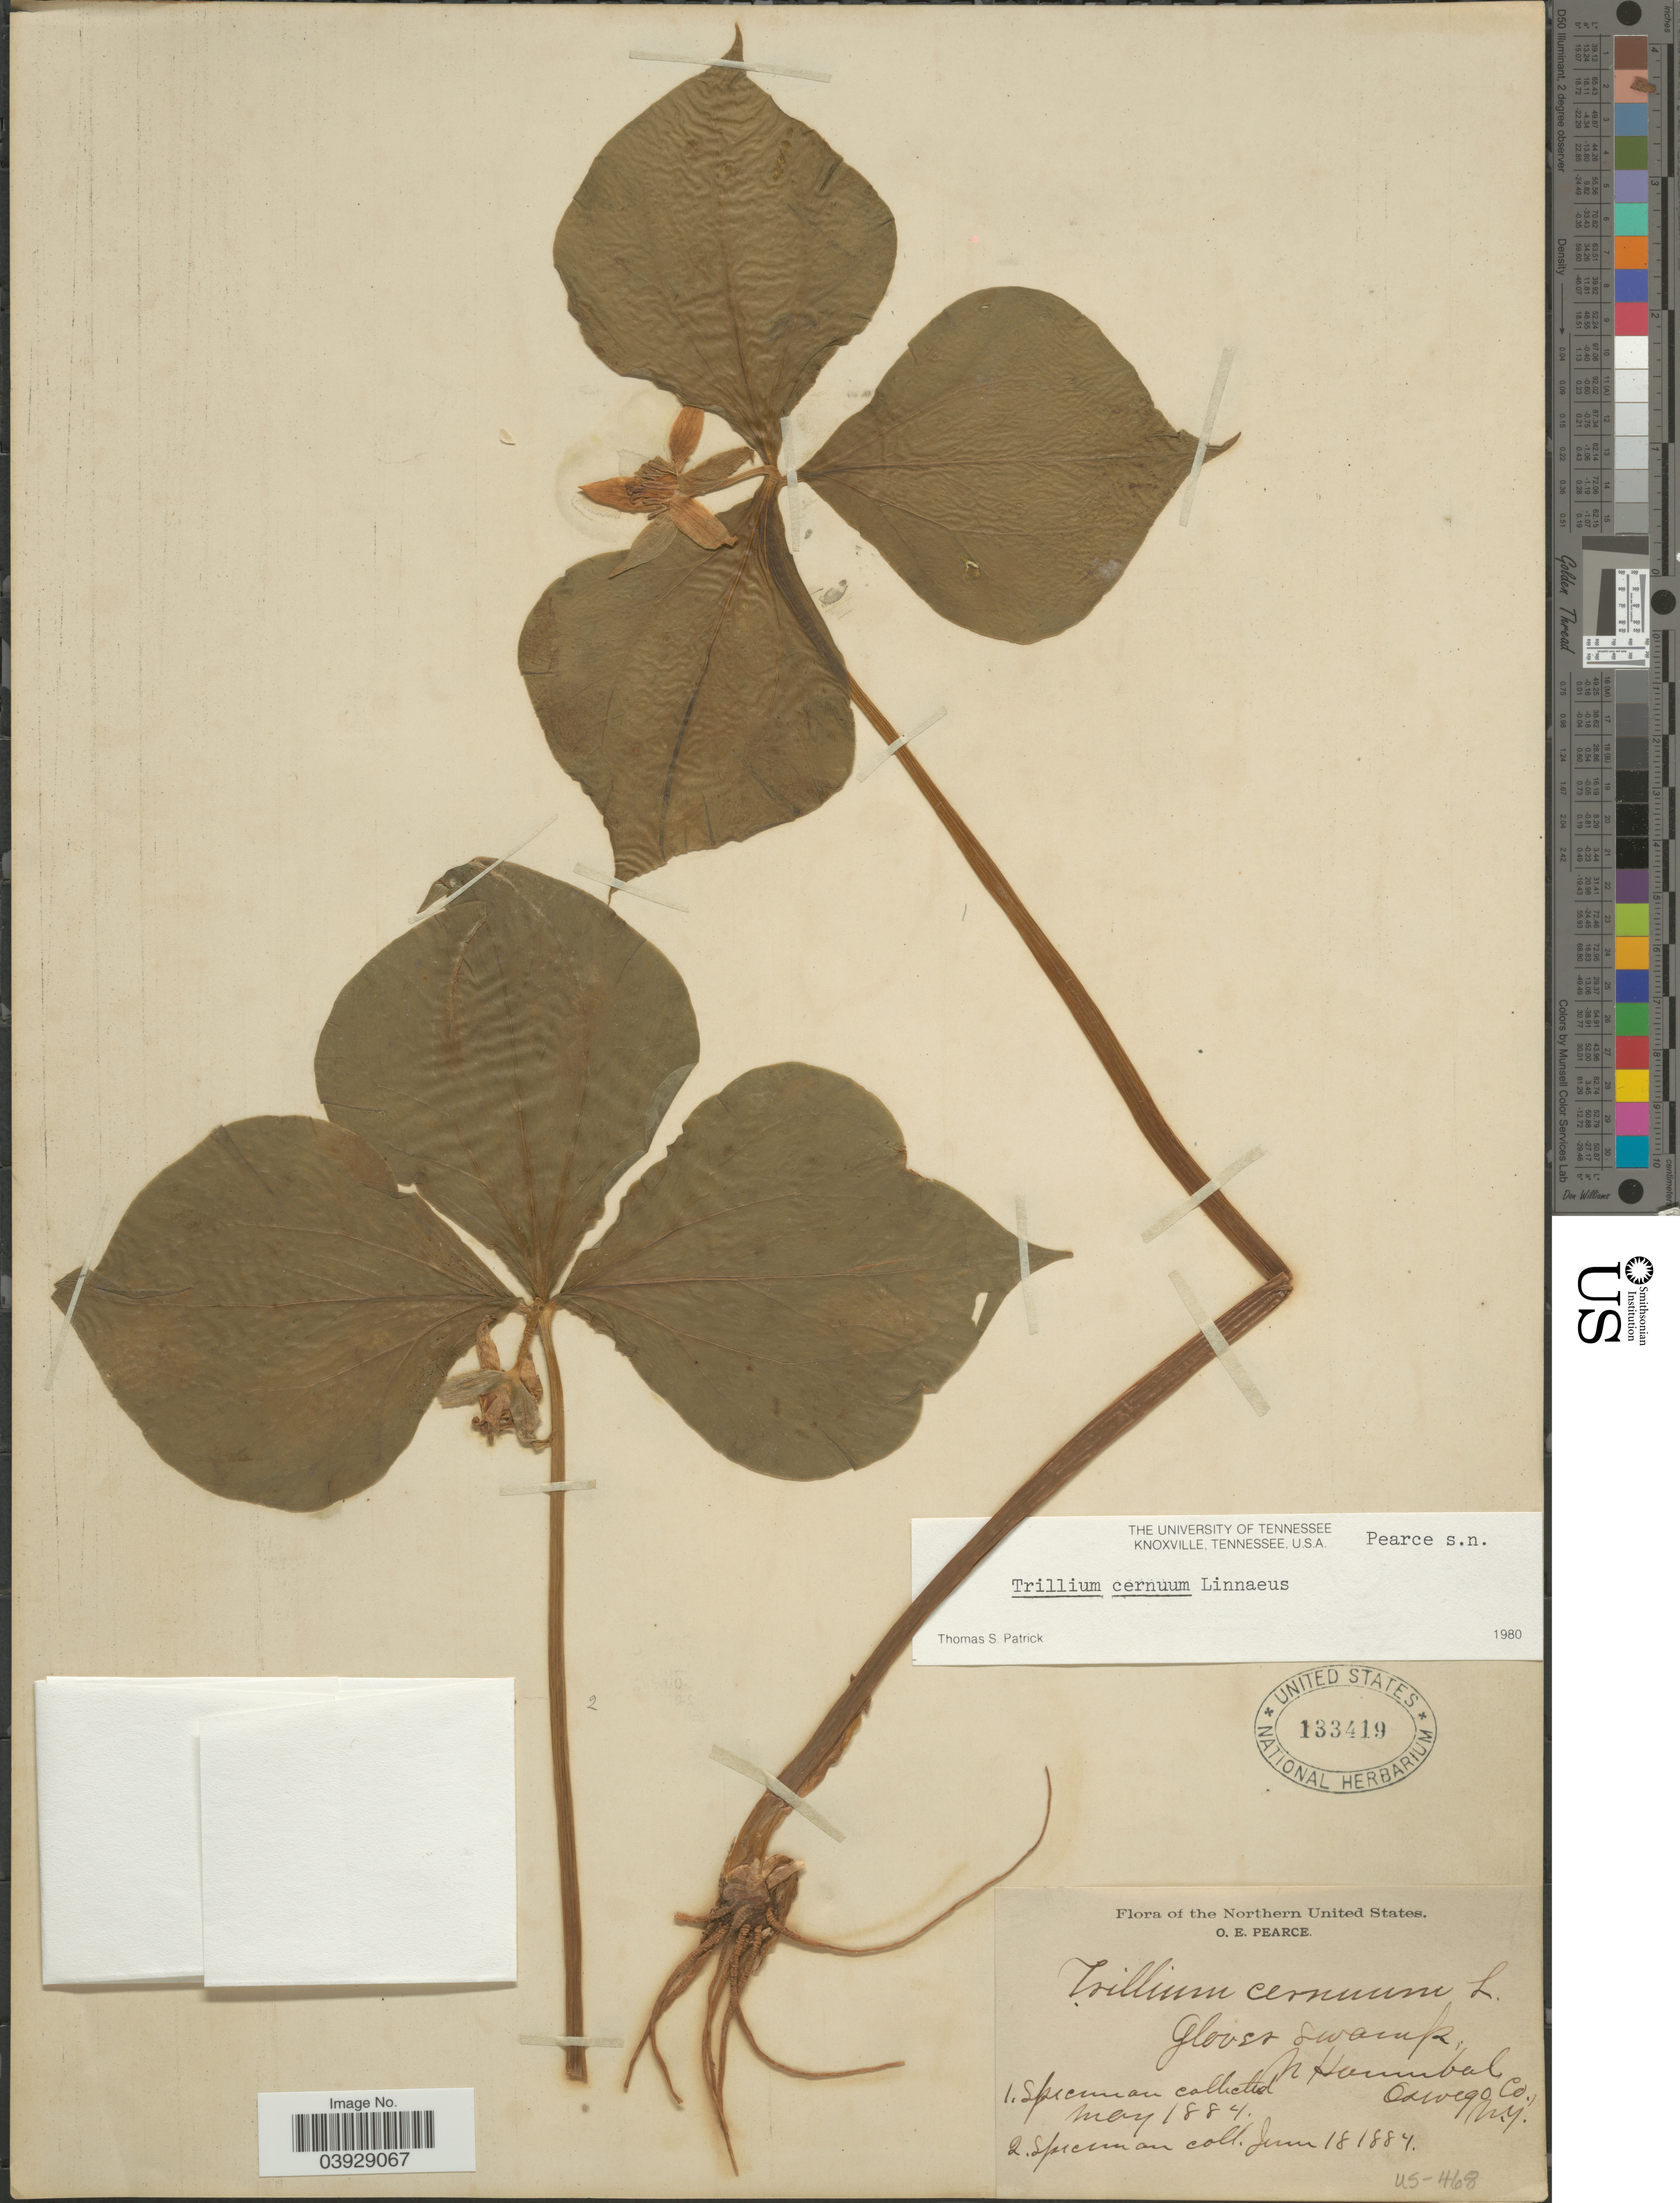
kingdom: Plantae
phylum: Tracheophyta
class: Liliopsida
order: Liliales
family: Melanthiaceae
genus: Trillium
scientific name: Trillium cernuum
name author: L.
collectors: O. E. Pearce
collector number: US-468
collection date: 1884-05/1884-06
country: United States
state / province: New York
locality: Northern United States. Gloves swamp, N Hannibal. Oswego Co.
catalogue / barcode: US 133419